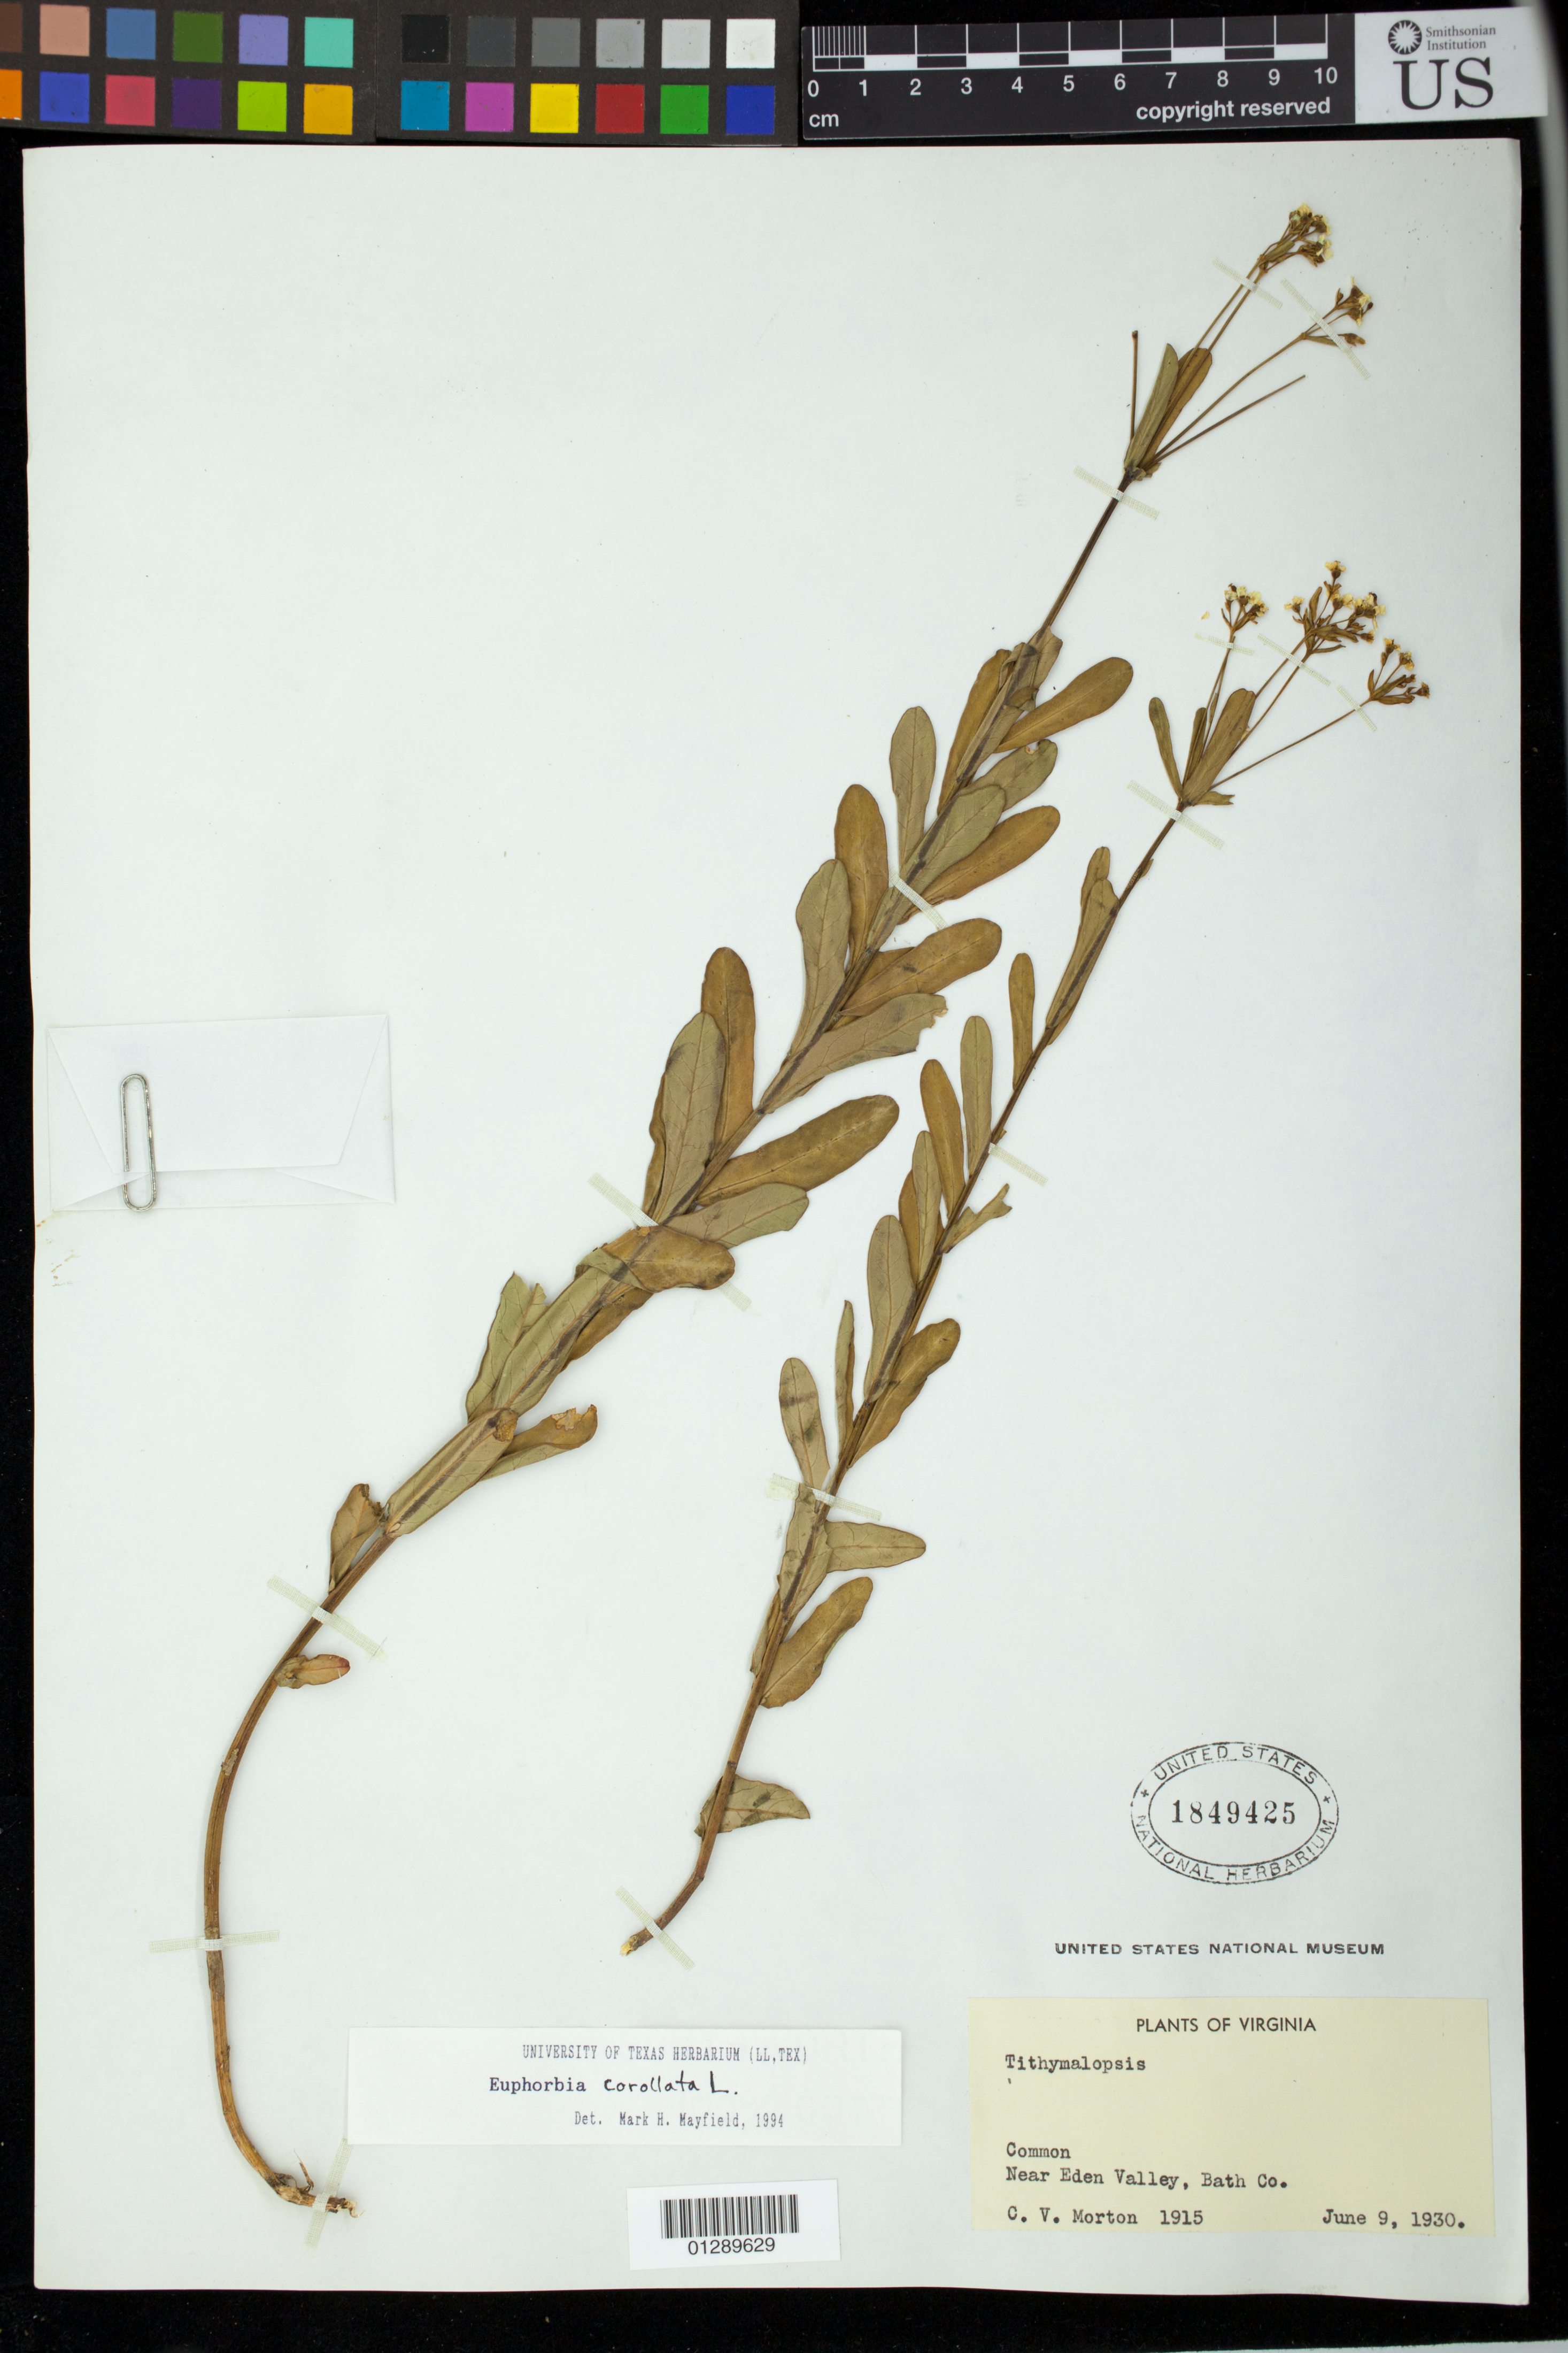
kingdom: Plantae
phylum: Tracheophyta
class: Magnoliopsida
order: Malpighiales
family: Euphorbiaceae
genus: Euphorbia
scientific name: Euphorbia corollata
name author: L.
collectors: C. V. Morton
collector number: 1915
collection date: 1930-06-09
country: United States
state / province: Virginia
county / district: Bath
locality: Near Eden Valley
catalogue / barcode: US 1849425